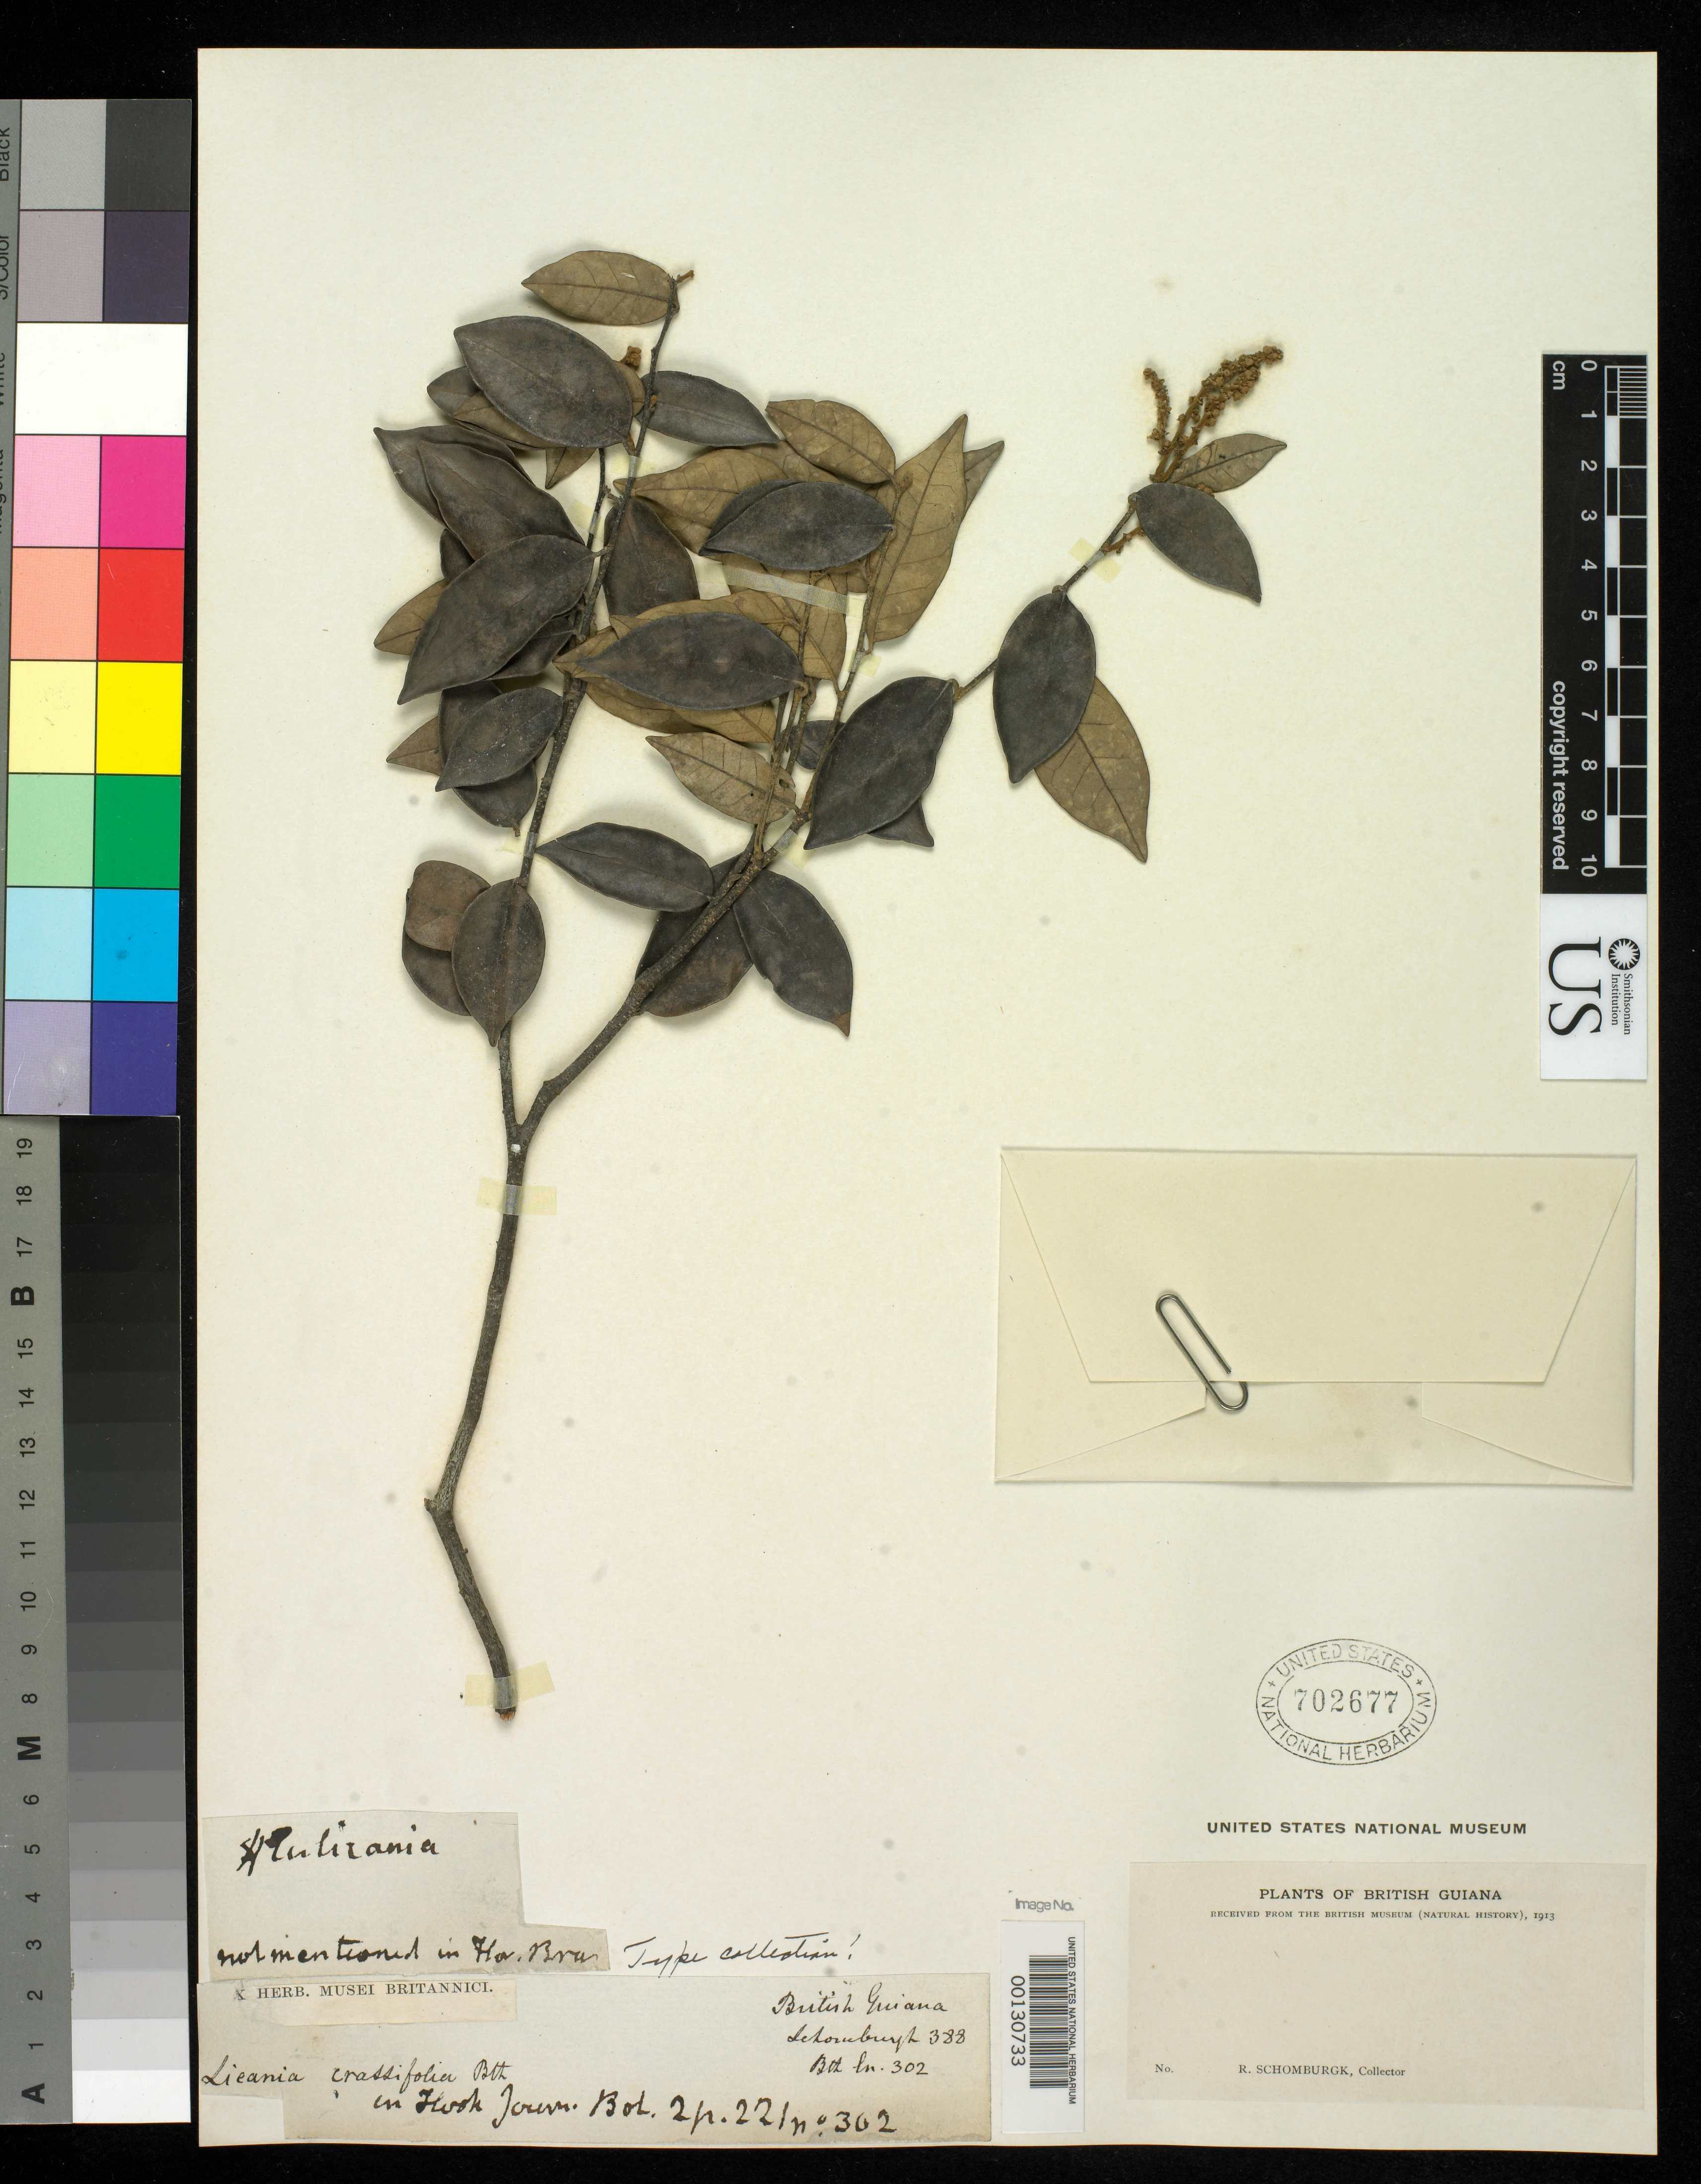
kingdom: Plantae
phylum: Tracheophyta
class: Magnoliopsida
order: Malpighiales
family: Chrysobalanaceae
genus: Licania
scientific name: Licania crassifolia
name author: Benth.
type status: Isotype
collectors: R. H. Schomburgk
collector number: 388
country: Guyana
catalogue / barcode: US 702677